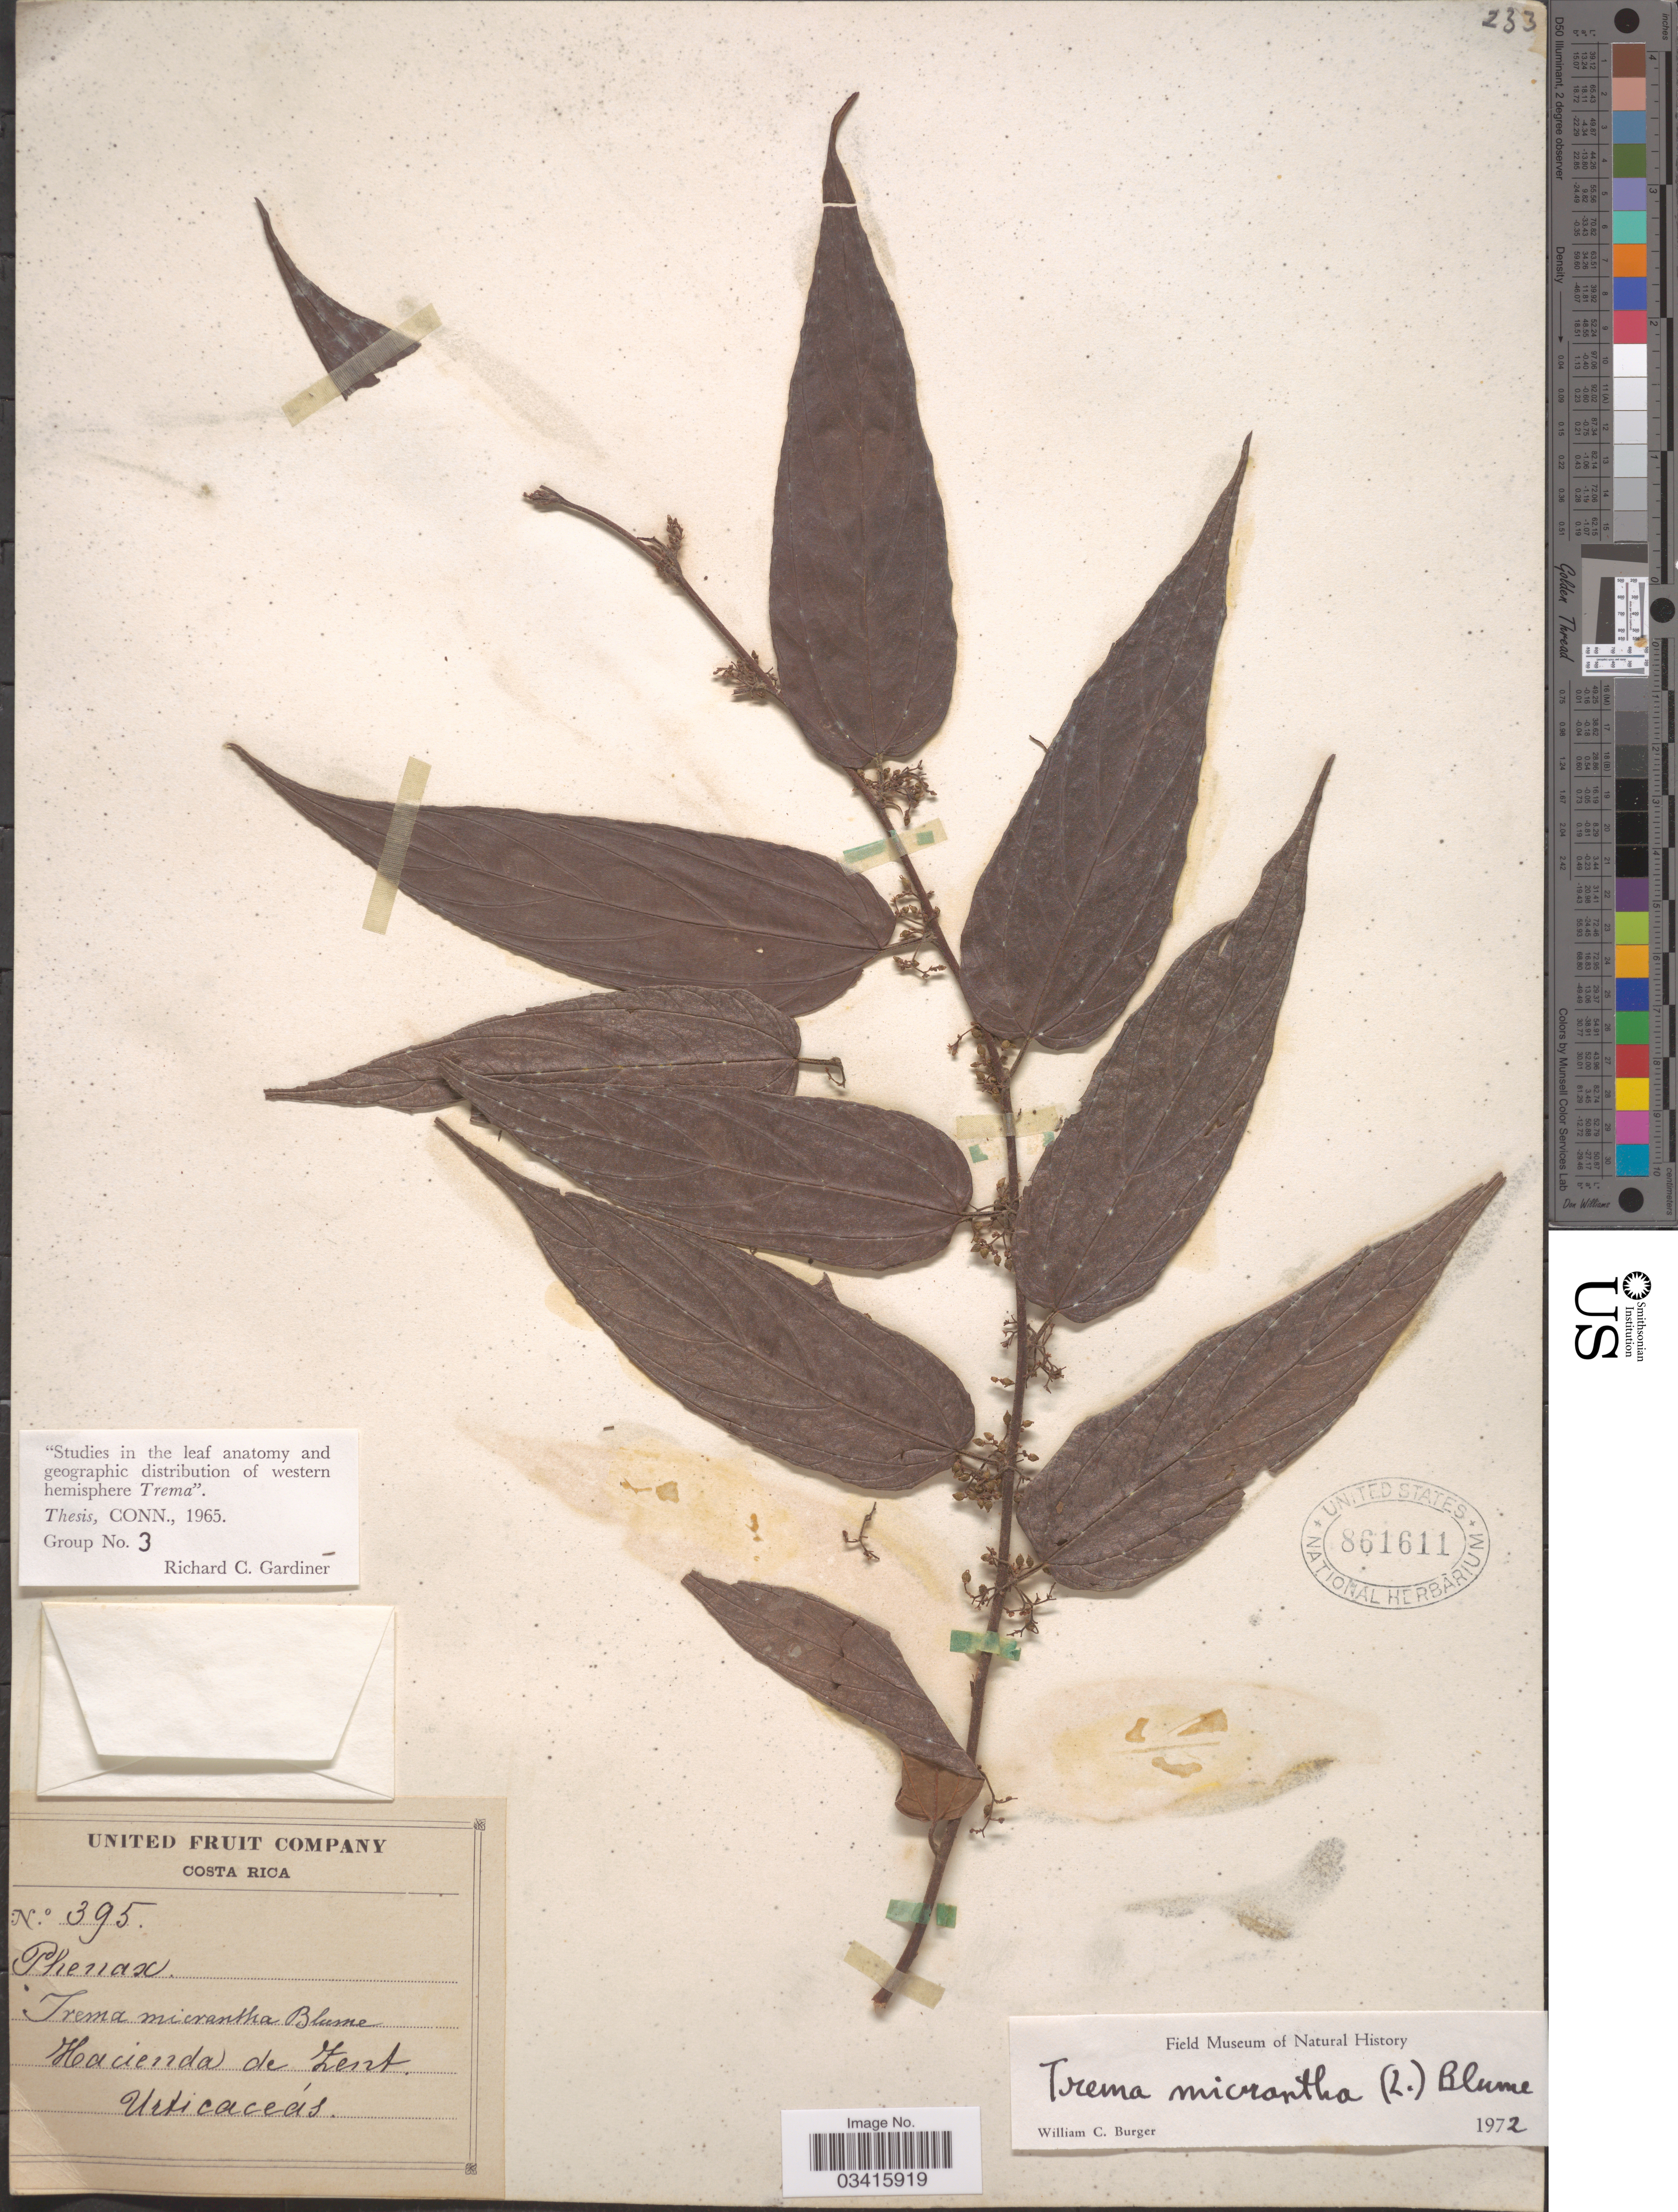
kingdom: Plantae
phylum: Tracheophyta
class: Magnoliopsida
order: Rosales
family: Cannabaceae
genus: Trema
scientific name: Trema micranthum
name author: (L.) Blume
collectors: United Fruit Company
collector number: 395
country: Costa Rica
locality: Hacienda de Zent. Urticaceás.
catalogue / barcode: US 861611